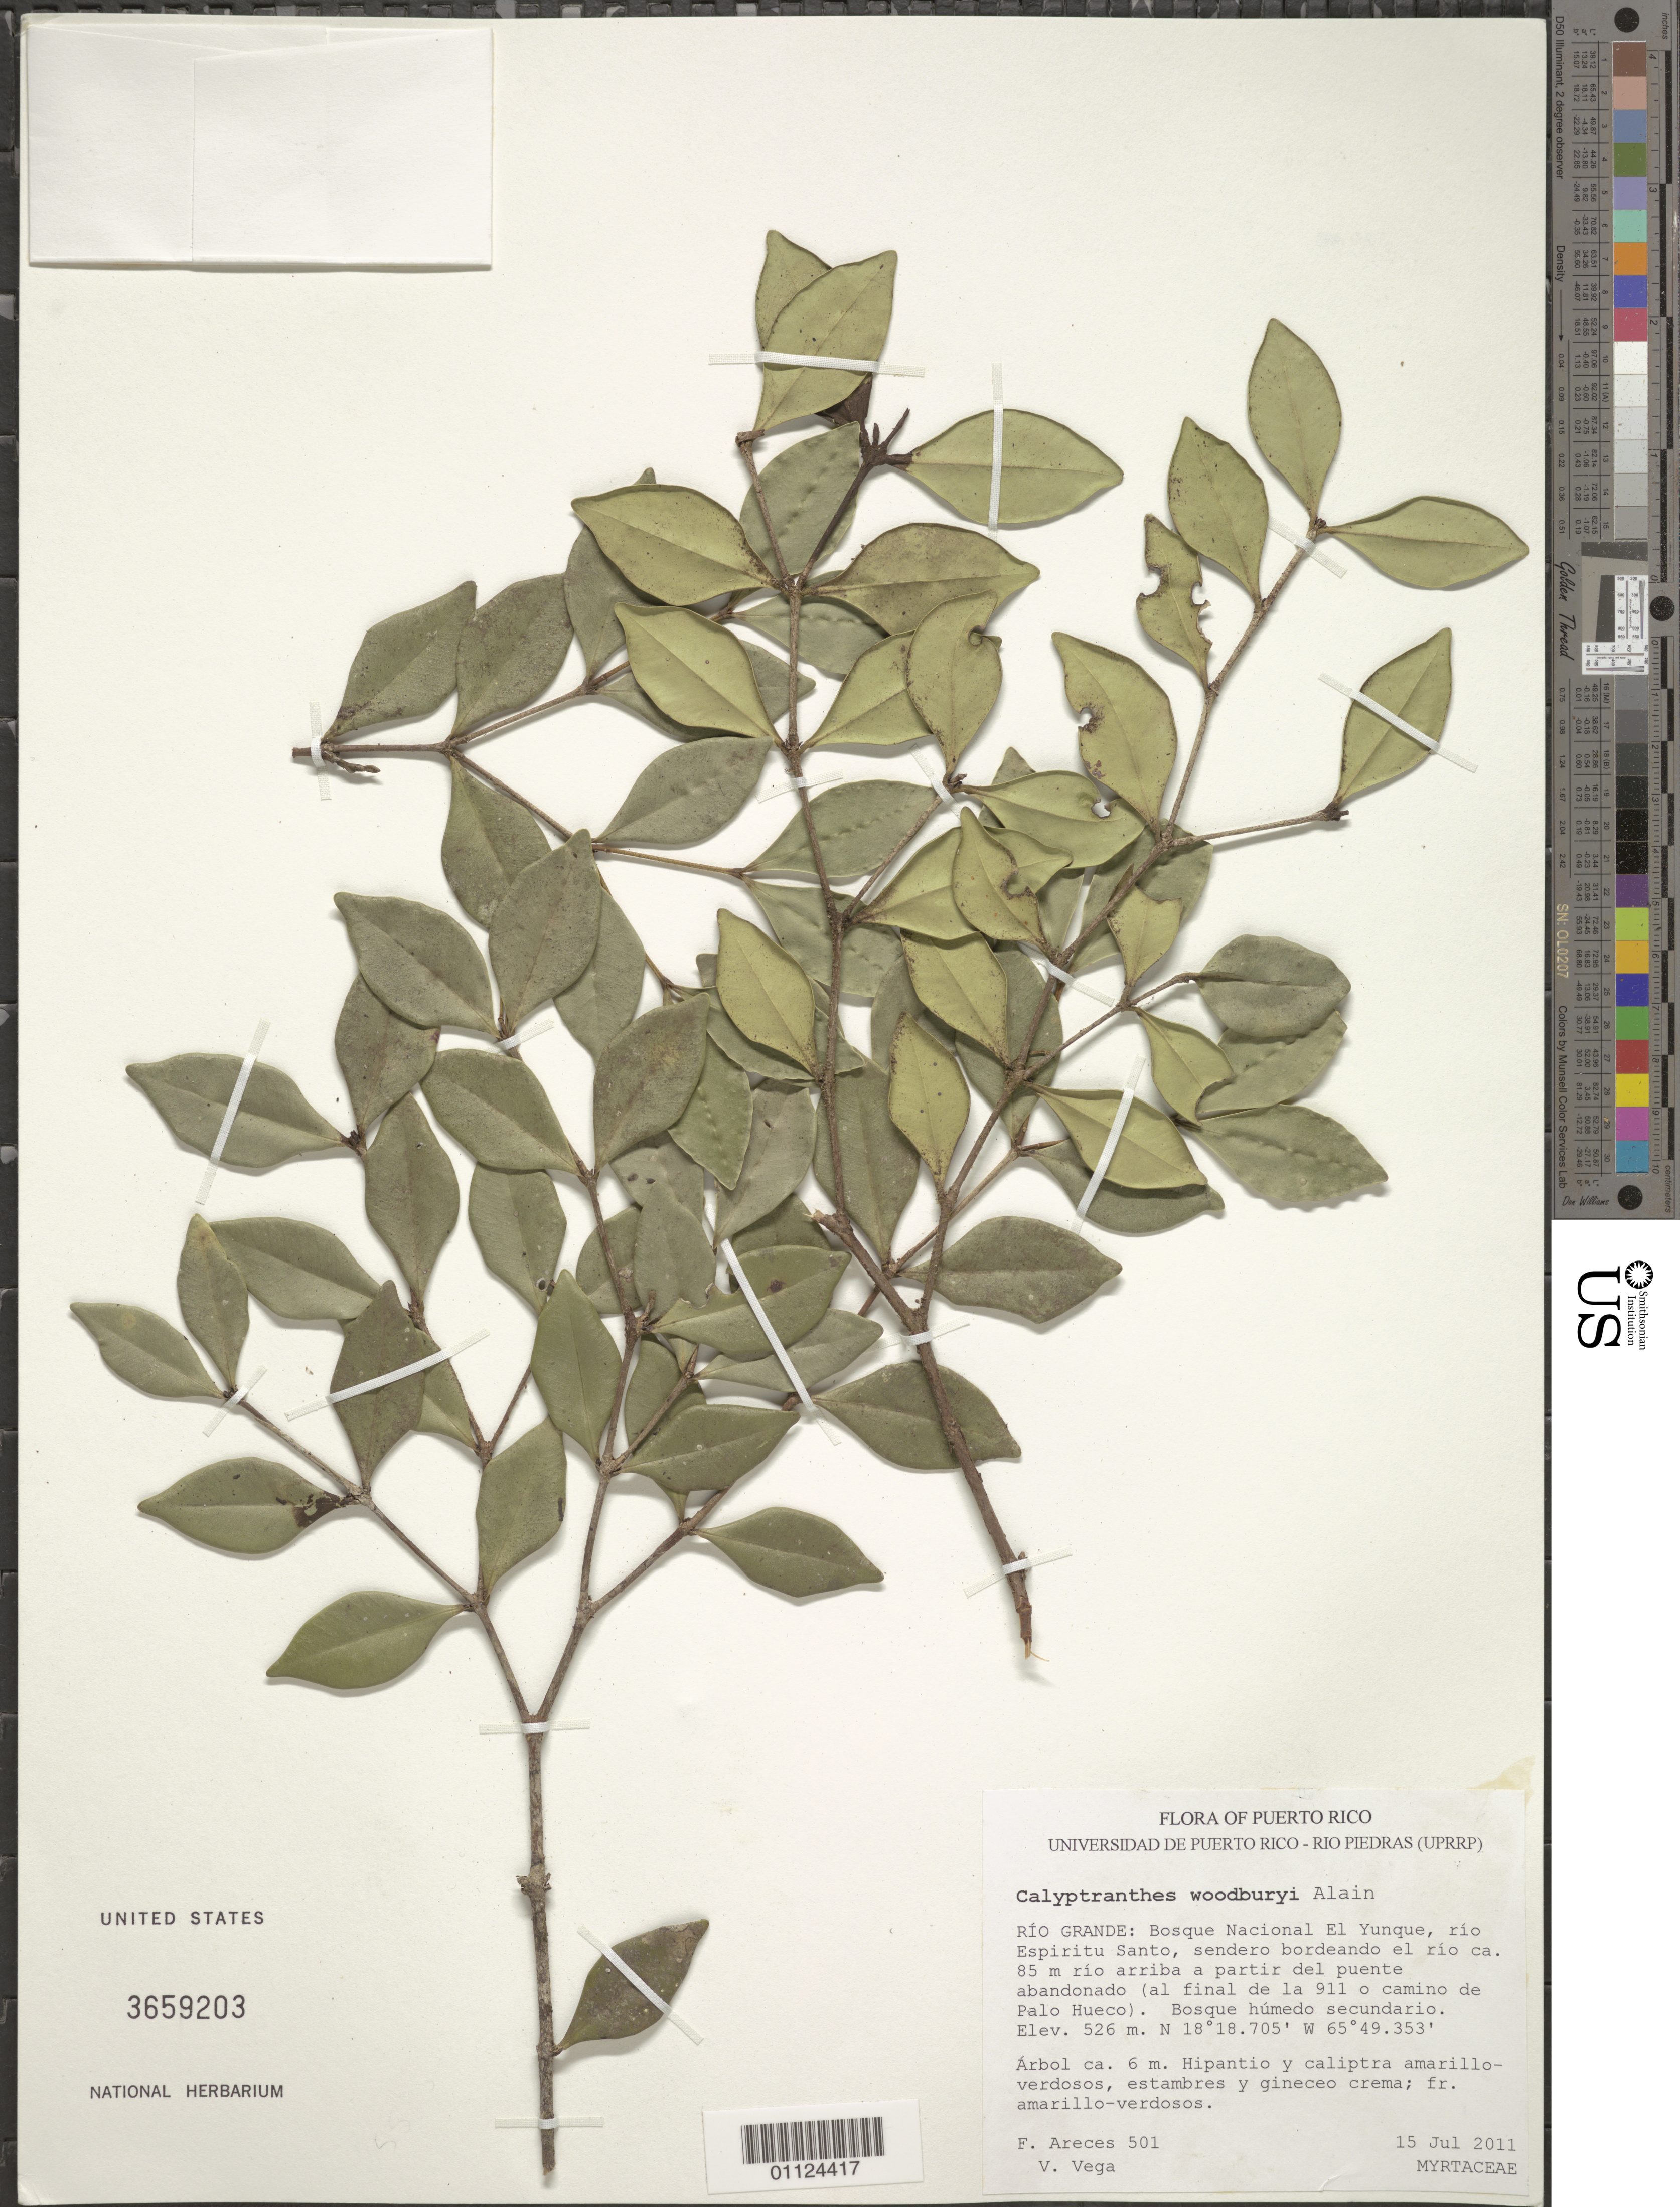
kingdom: Plantae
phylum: Tracheophyta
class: Magnoliopsida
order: Myrtales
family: Myrtaceae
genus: Myrcia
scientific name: Myrcia woodburyi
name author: (Alain) E. Lucas & Acev.-Rodr.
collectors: F. Areces Berazaín & V. Vega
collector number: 501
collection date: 2011-07-15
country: Puerto Rico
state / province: Río Grande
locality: Bosque Nacional El Yunque, Río Espiritu Santo, sendero bordeando el río ca. 85 m río arriba a partir del puente abandónado (al final de la 911 o camino de Palo Hueco).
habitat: Bosque húmedo secundario.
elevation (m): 526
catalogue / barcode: US 3659203